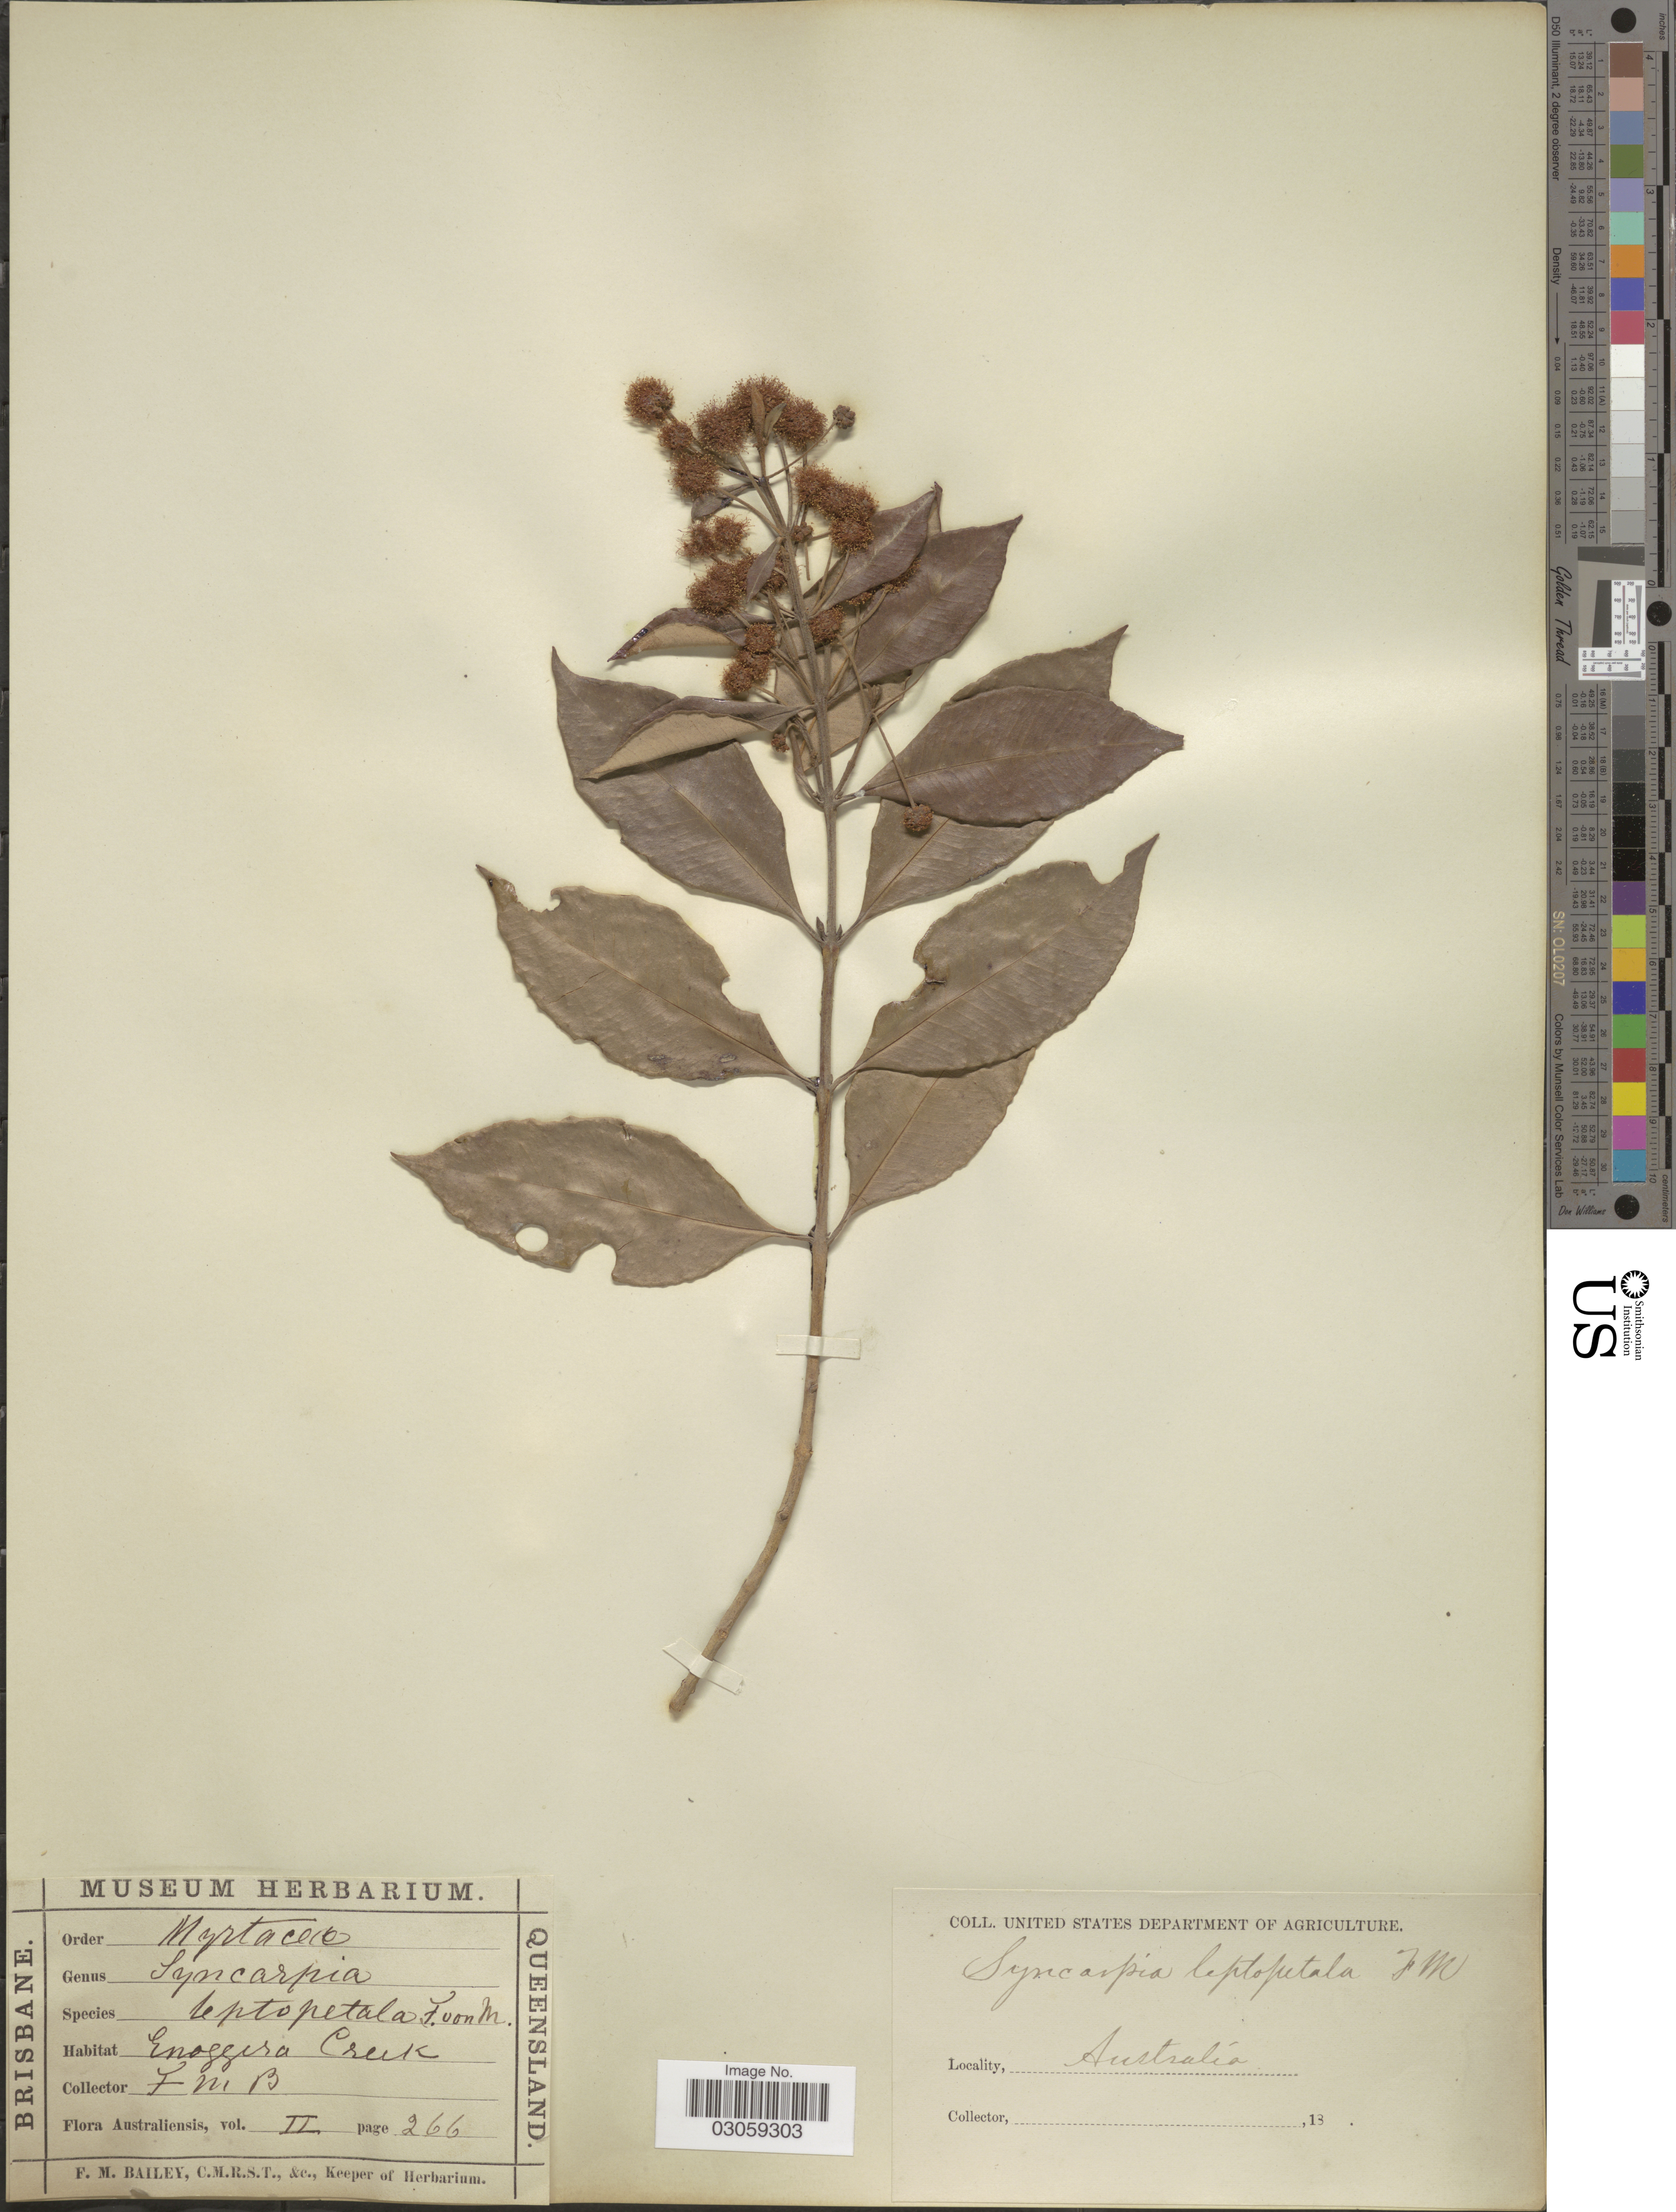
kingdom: Plantae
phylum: Tracheophyta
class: Magnoliopsida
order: Myrtales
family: Myrtaceae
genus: Backhousia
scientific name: Backhousia leptopetala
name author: (F. Muell.) M.G. Harr.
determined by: Strong, Mark T., (BOT), Smithsonian Institution - National Museum of Natural History (UNITED STATES)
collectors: F. M. Bailey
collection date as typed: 18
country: Australia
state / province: Queensland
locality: Enoggera Creek.